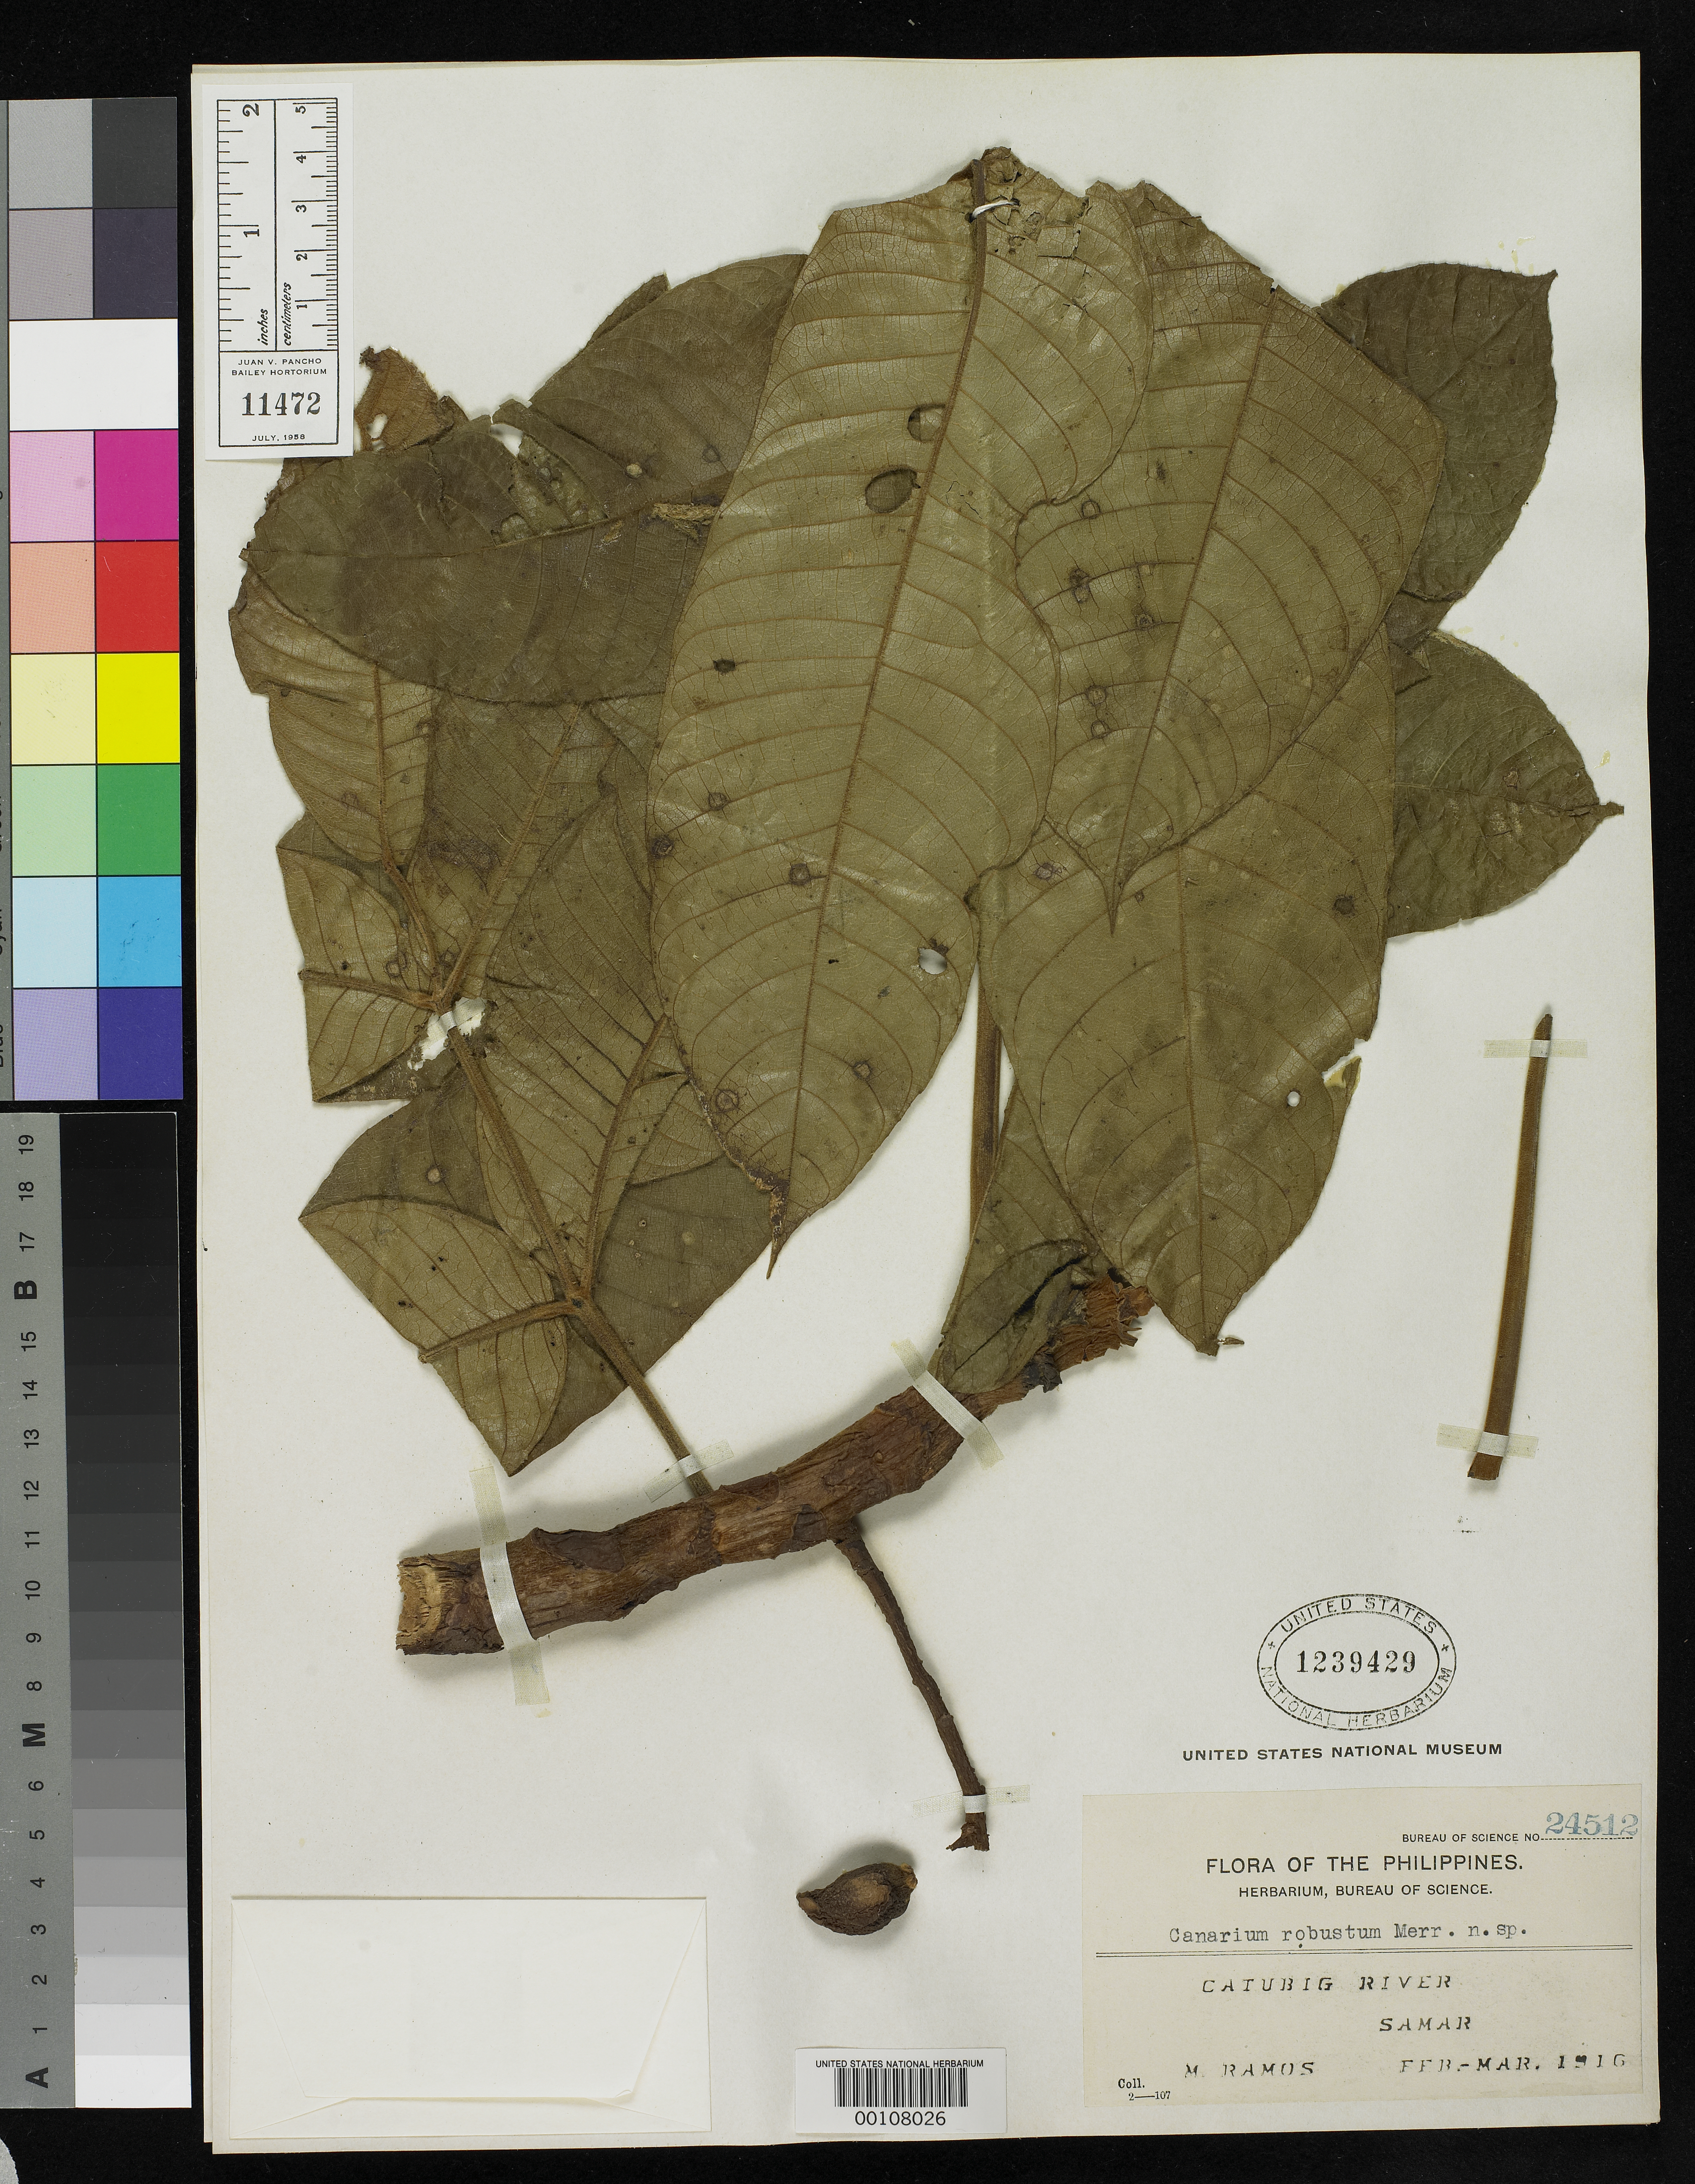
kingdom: Plantae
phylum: Tracheophyta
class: Magnoliopsida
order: Sapindales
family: Burseraceae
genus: Canarium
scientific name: Canarium robustum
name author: Merr.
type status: Isotype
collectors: M. Ramos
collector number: Bur. Sci. 24512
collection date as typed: Feb 1916 to -- Mar 1916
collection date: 1916-02/1916-03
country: Philippines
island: Samar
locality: Catubig River.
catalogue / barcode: US 1239429